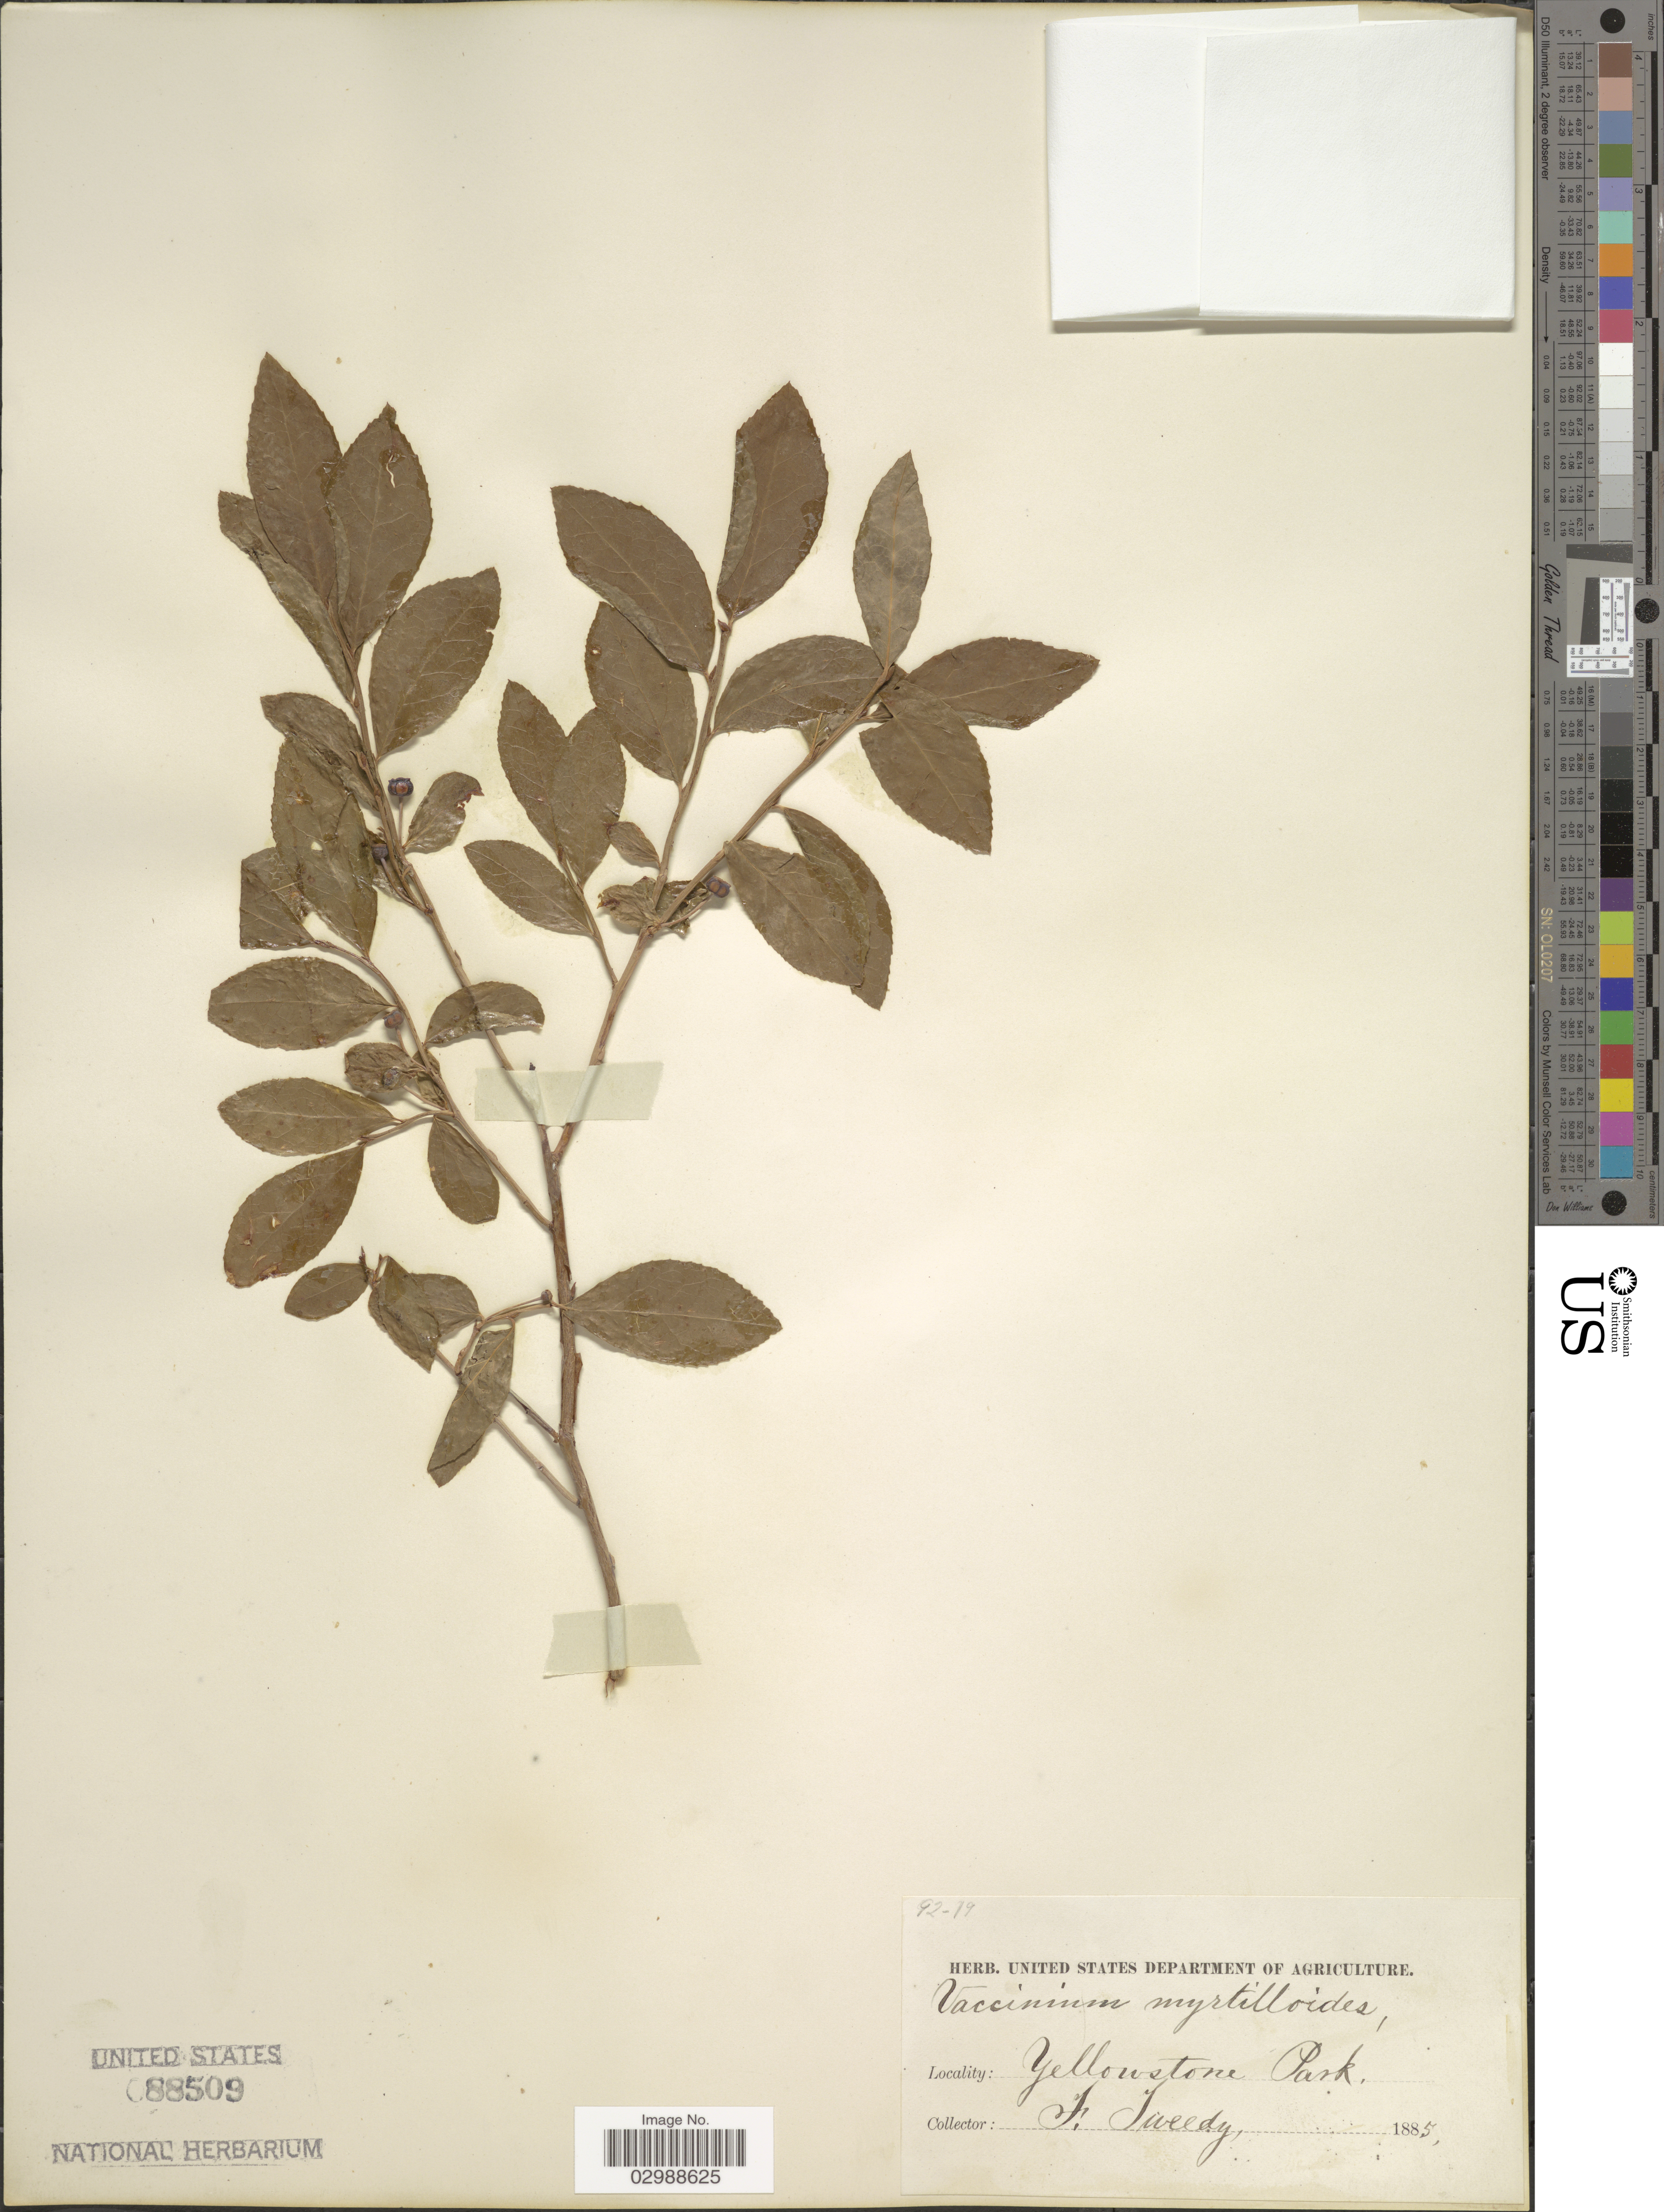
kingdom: Plantae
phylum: Tracheophyta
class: Magnoliopsida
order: Ericales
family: Ericaceae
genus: Vaccinium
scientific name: Vaccinium membranaceum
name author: Douglas ex Torr.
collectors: F. Tweedy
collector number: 92-79?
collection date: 1885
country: United States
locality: Yellowstone Park.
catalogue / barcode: US 88509